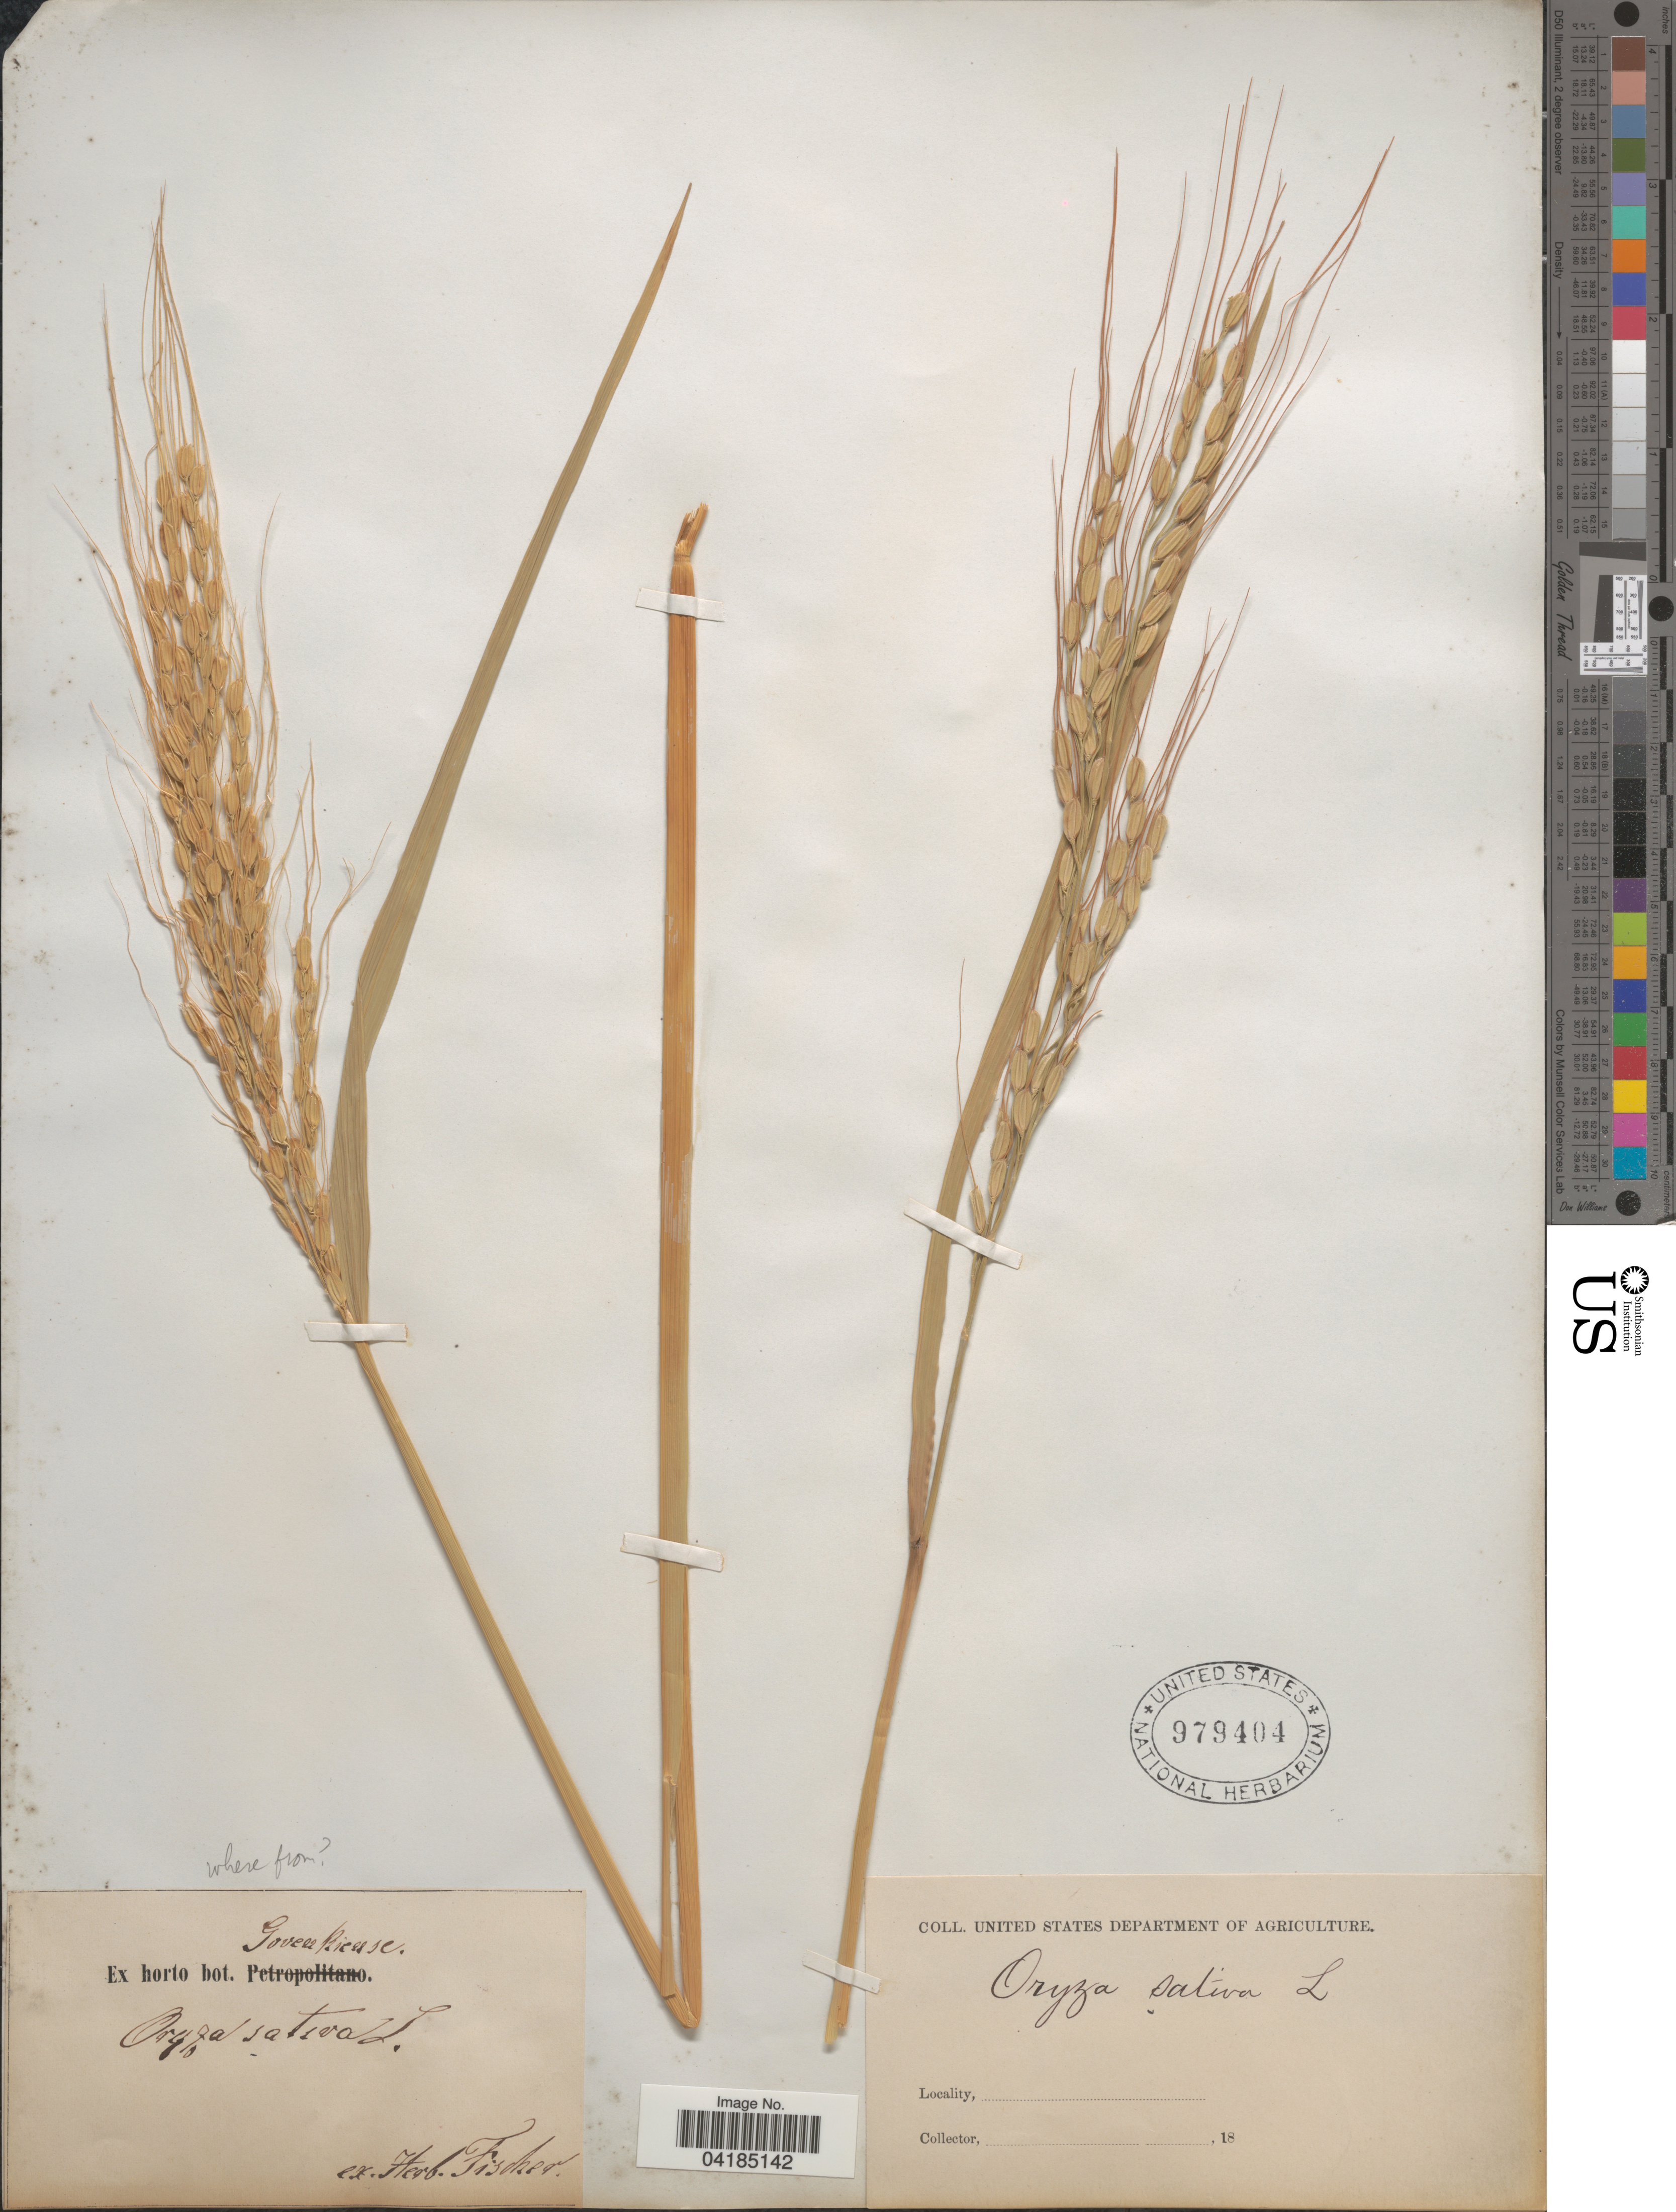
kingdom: Plantae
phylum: Tracheophyta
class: Liliopsida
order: Poales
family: Poaceae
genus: Oryza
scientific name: Oryza sativa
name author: L.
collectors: ex Herb. Fischer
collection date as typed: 18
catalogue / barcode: US 979404